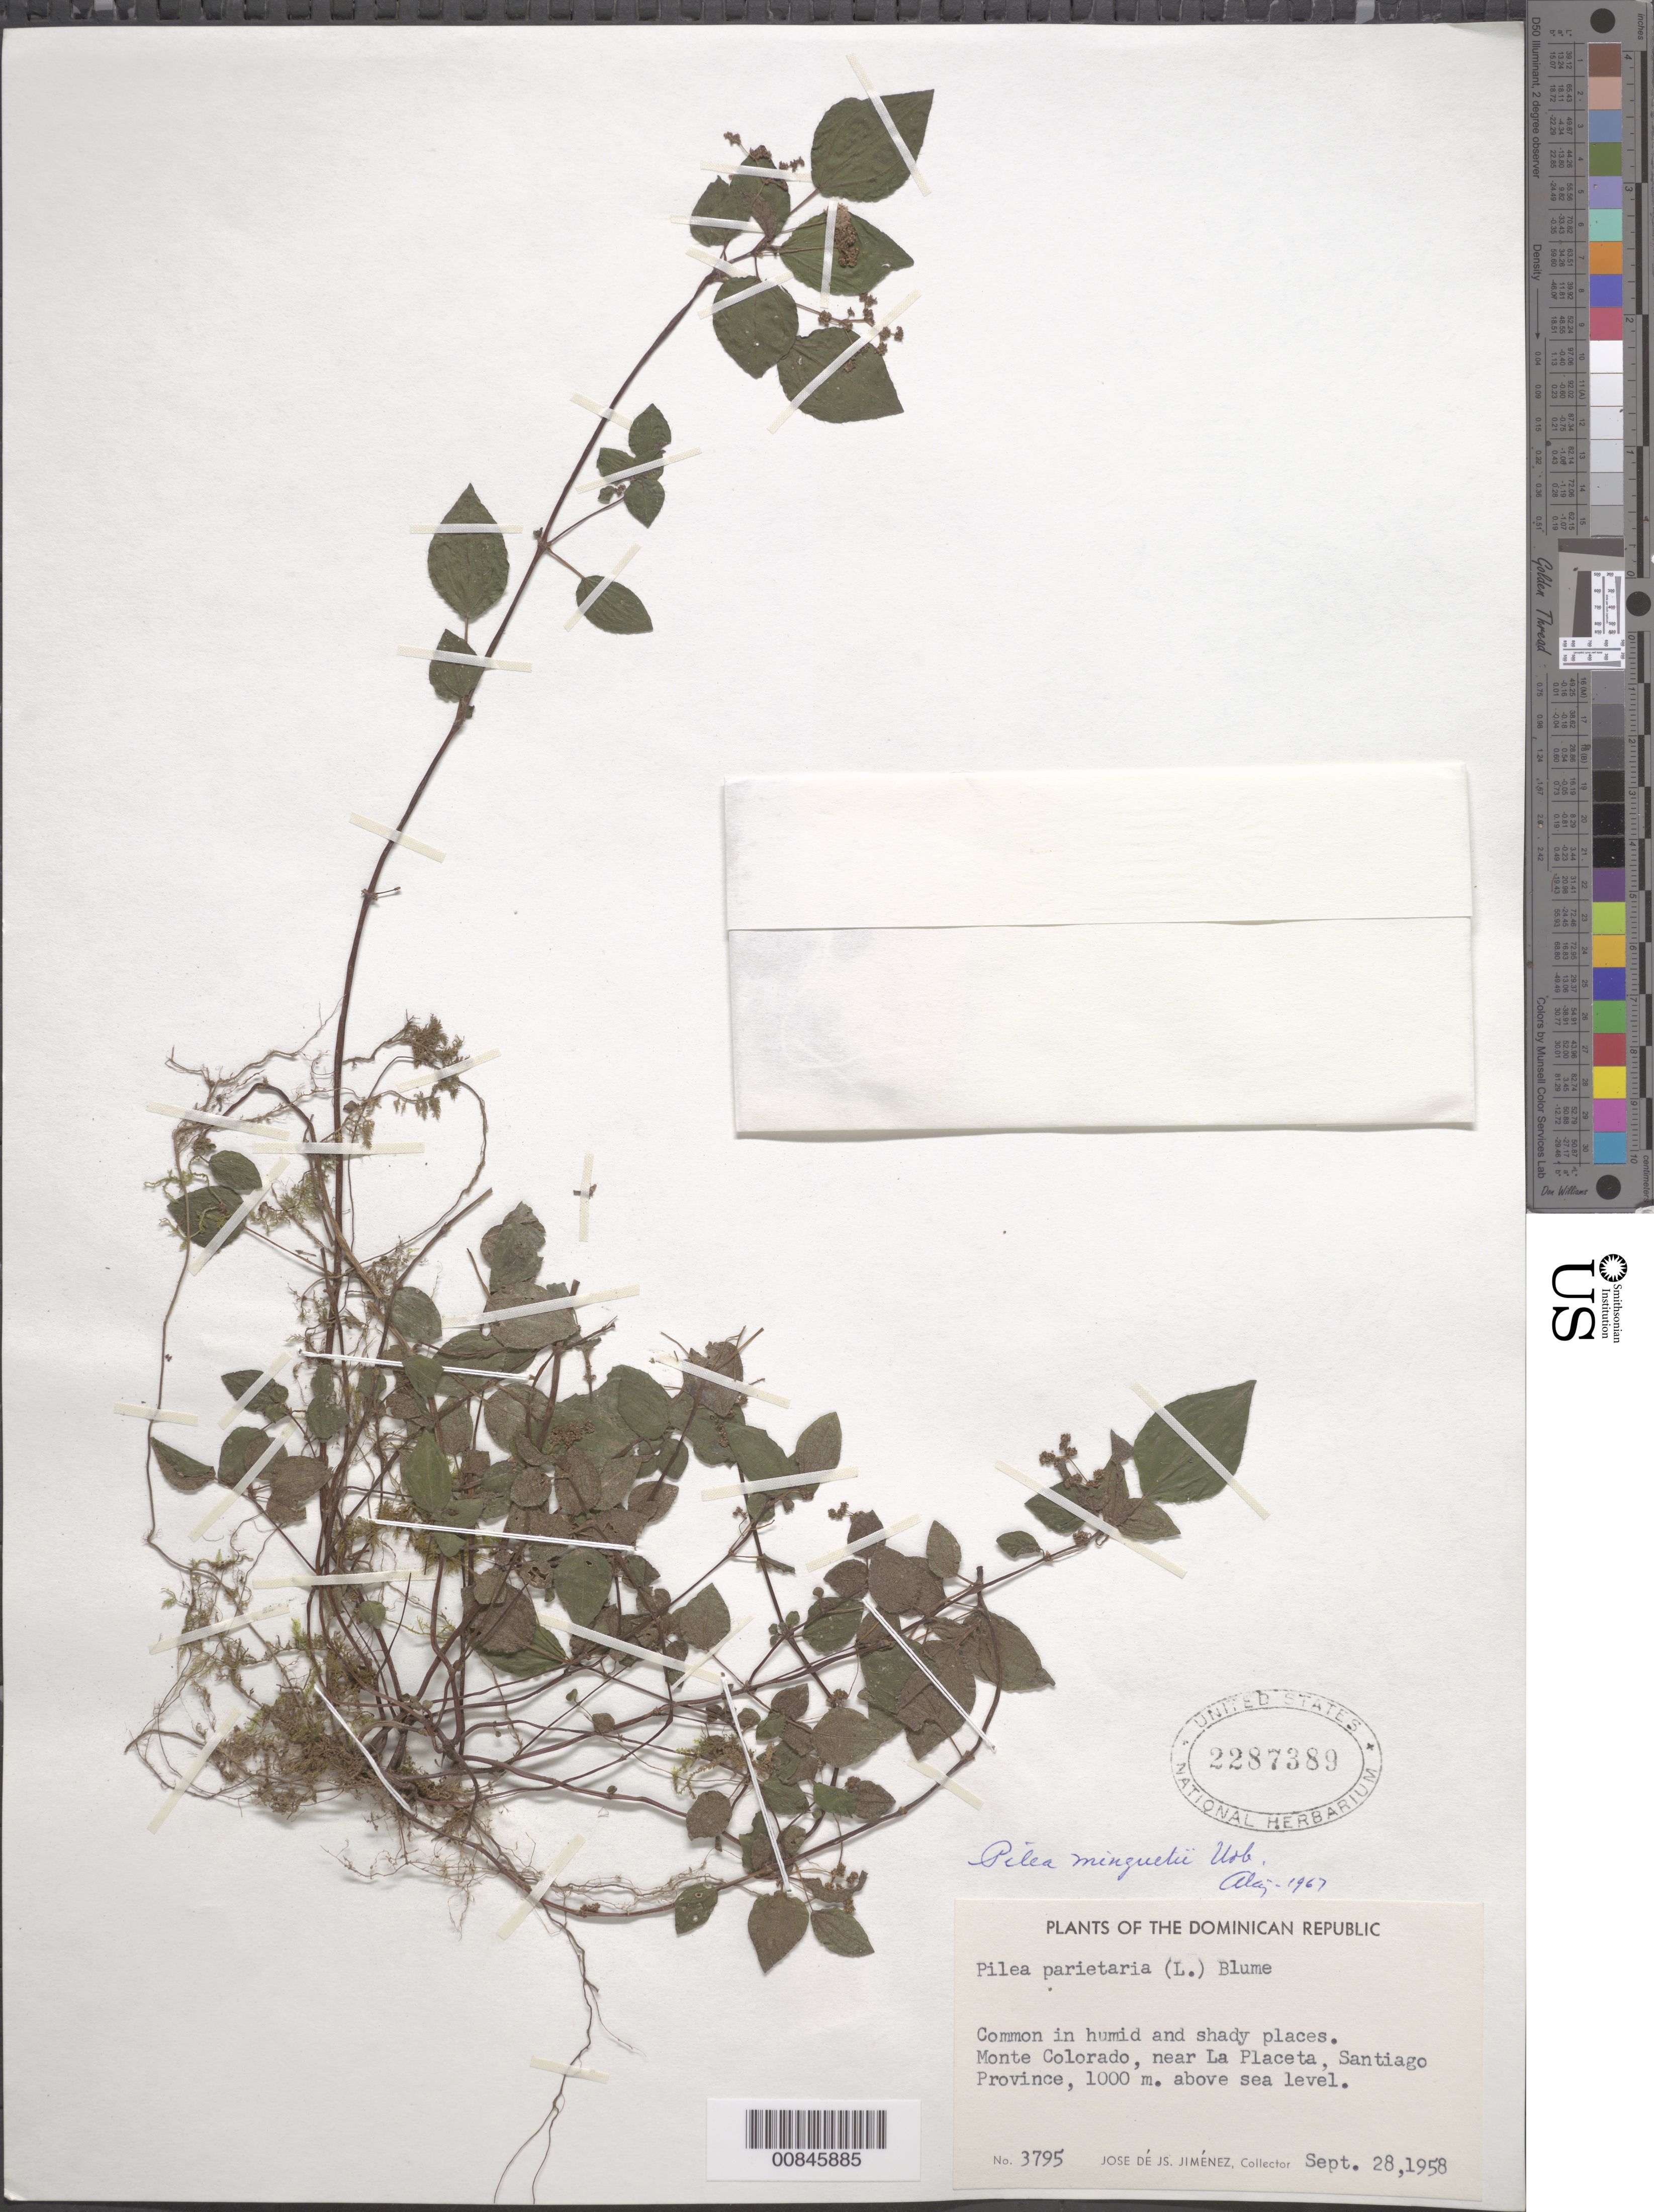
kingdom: Plantae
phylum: Tracheophyta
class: Magnoliopsida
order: Rosales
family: Urticaceae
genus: Pilea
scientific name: Pilea minguetii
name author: Urb.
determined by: Liogier, Alain H.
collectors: J. J. Jiménez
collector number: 3795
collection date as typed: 28 Sep 1958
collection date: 1958-09-28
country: Dominican Republic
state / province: Santiago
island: Hispaniola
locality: Monte Colorado, near La Placeta.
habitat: Common in humid and shady places.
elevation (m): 1000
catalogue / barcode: US 2287389